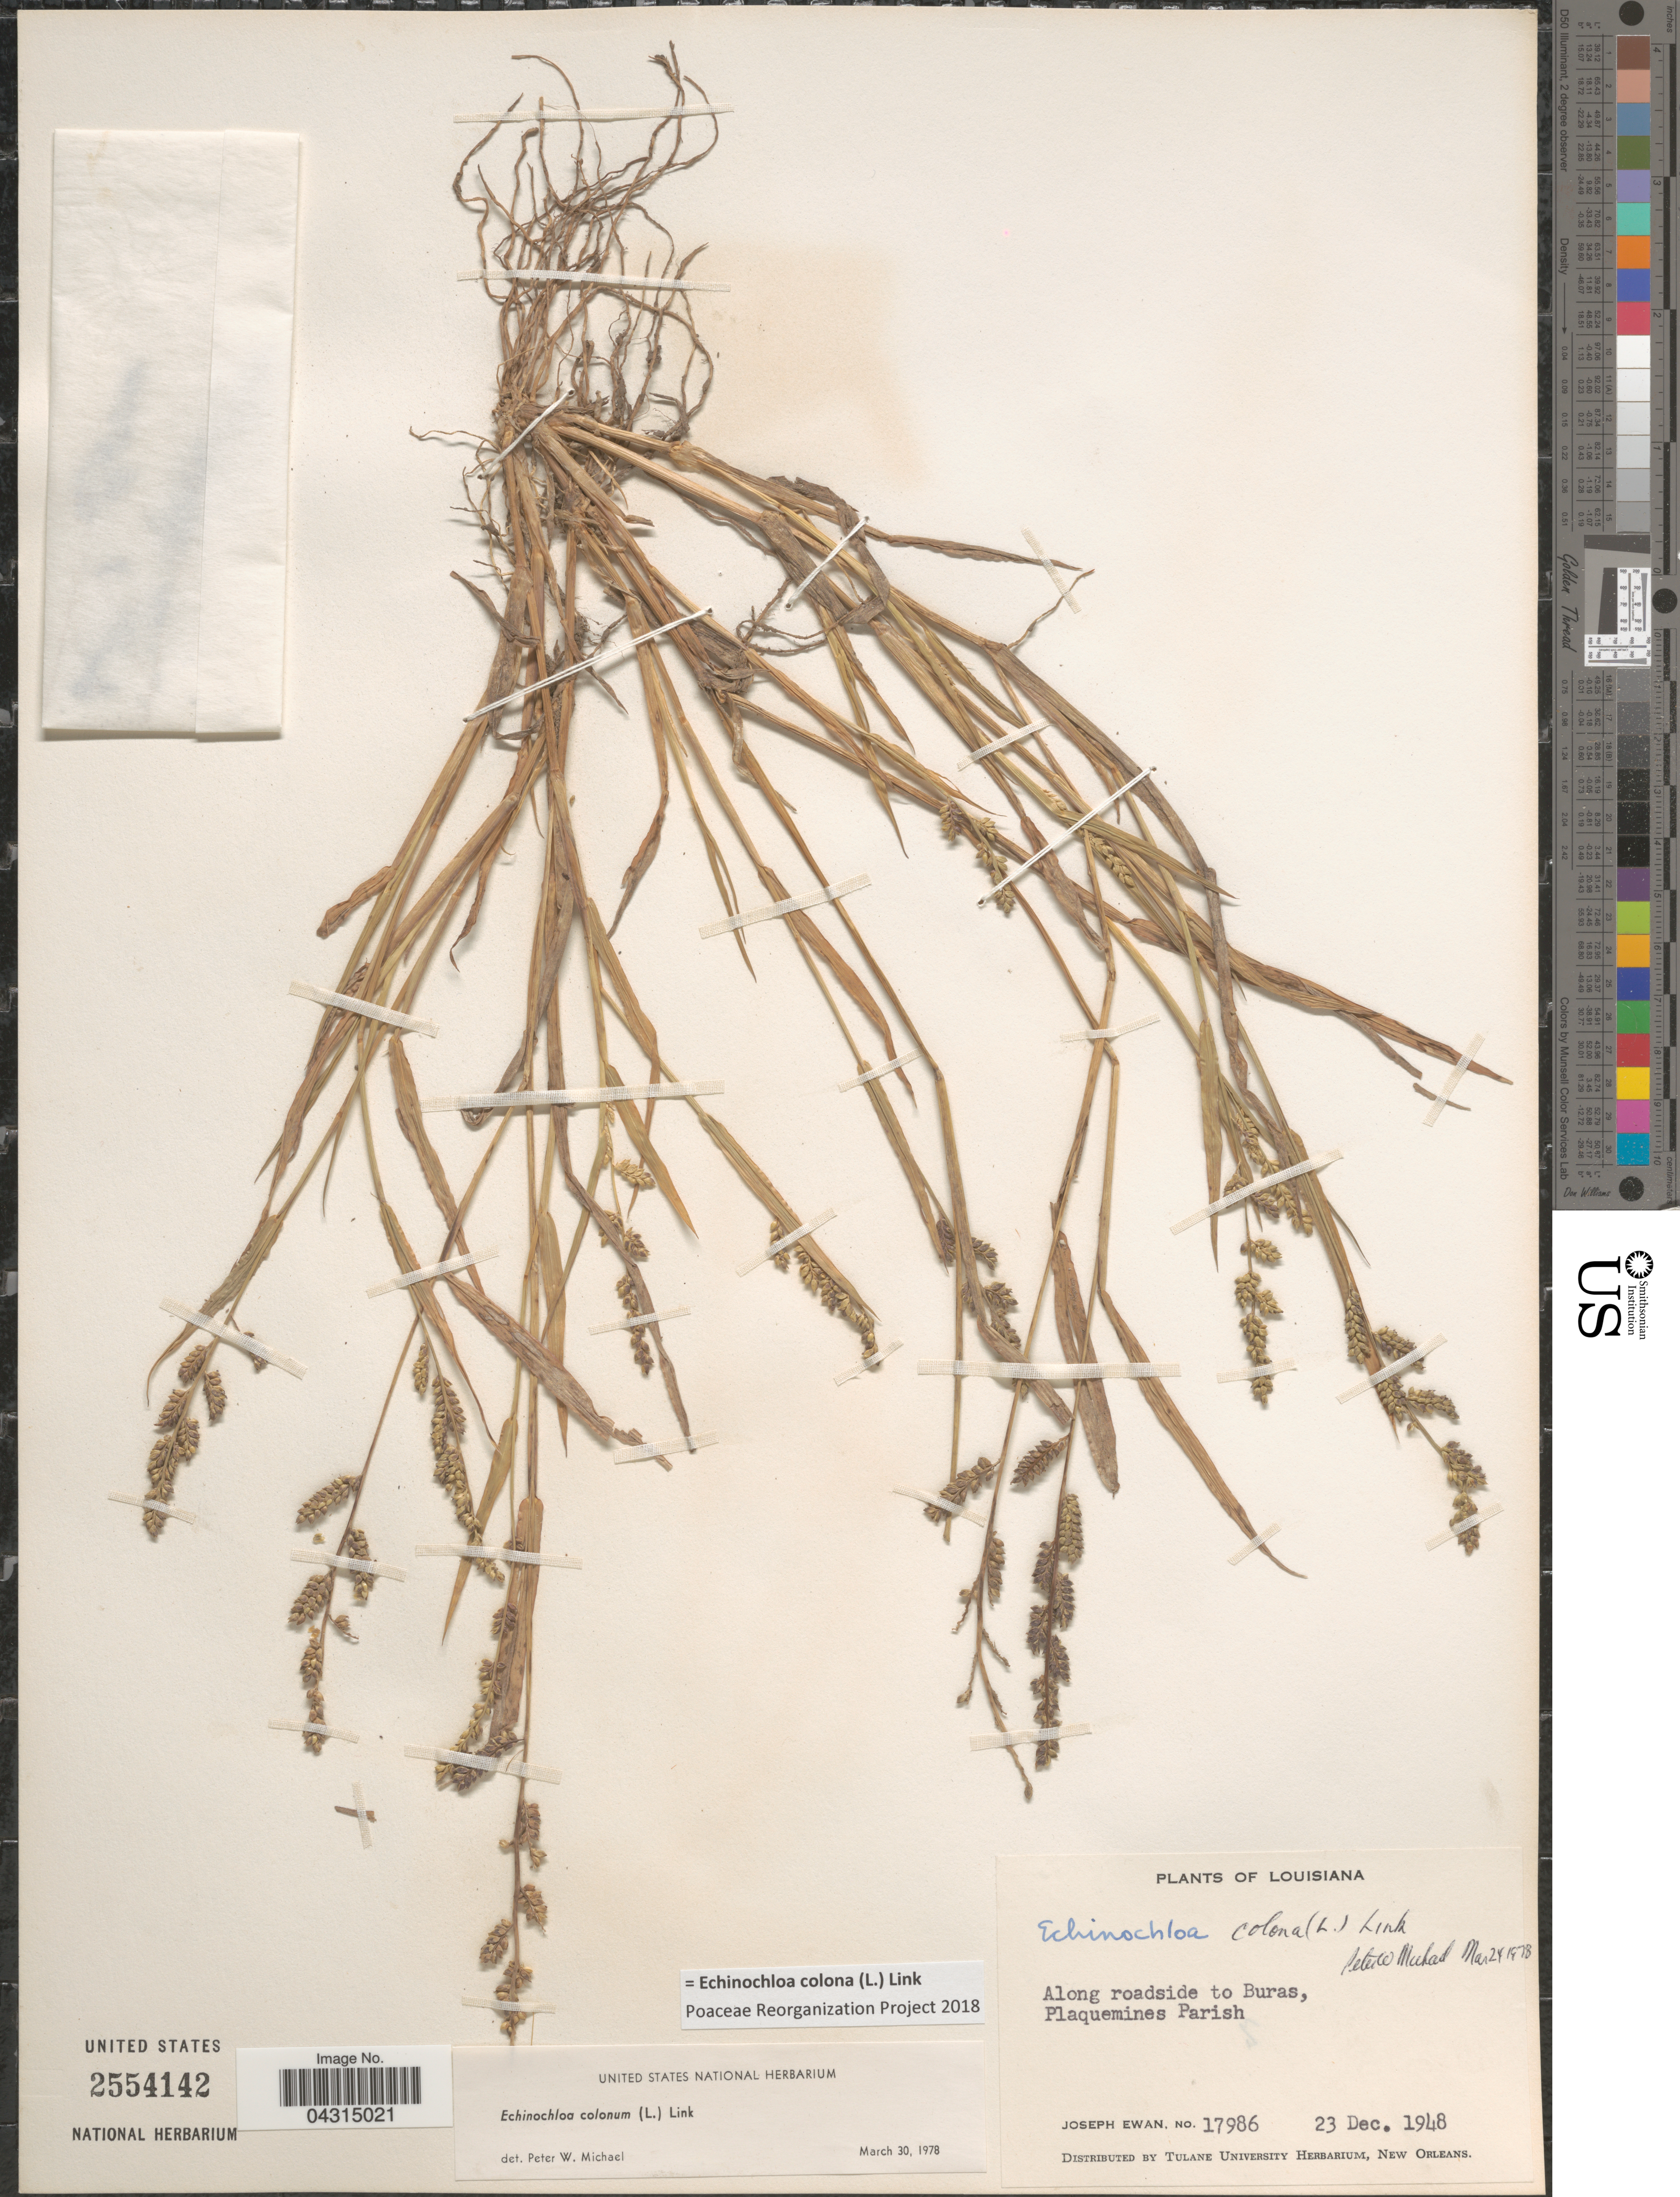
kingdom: Plantae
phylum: Tracheophyta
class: Liliopsida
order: Poales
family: Poaceae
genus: Echinochloa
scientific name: Echinochloa colona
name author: (L.) Link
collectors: J. A. Ewan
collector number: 17986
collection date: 1948-12-23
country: United States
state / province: Louisiana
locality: Along roadside to Buras, Plaquemines Parish.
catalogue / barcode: US 2554142